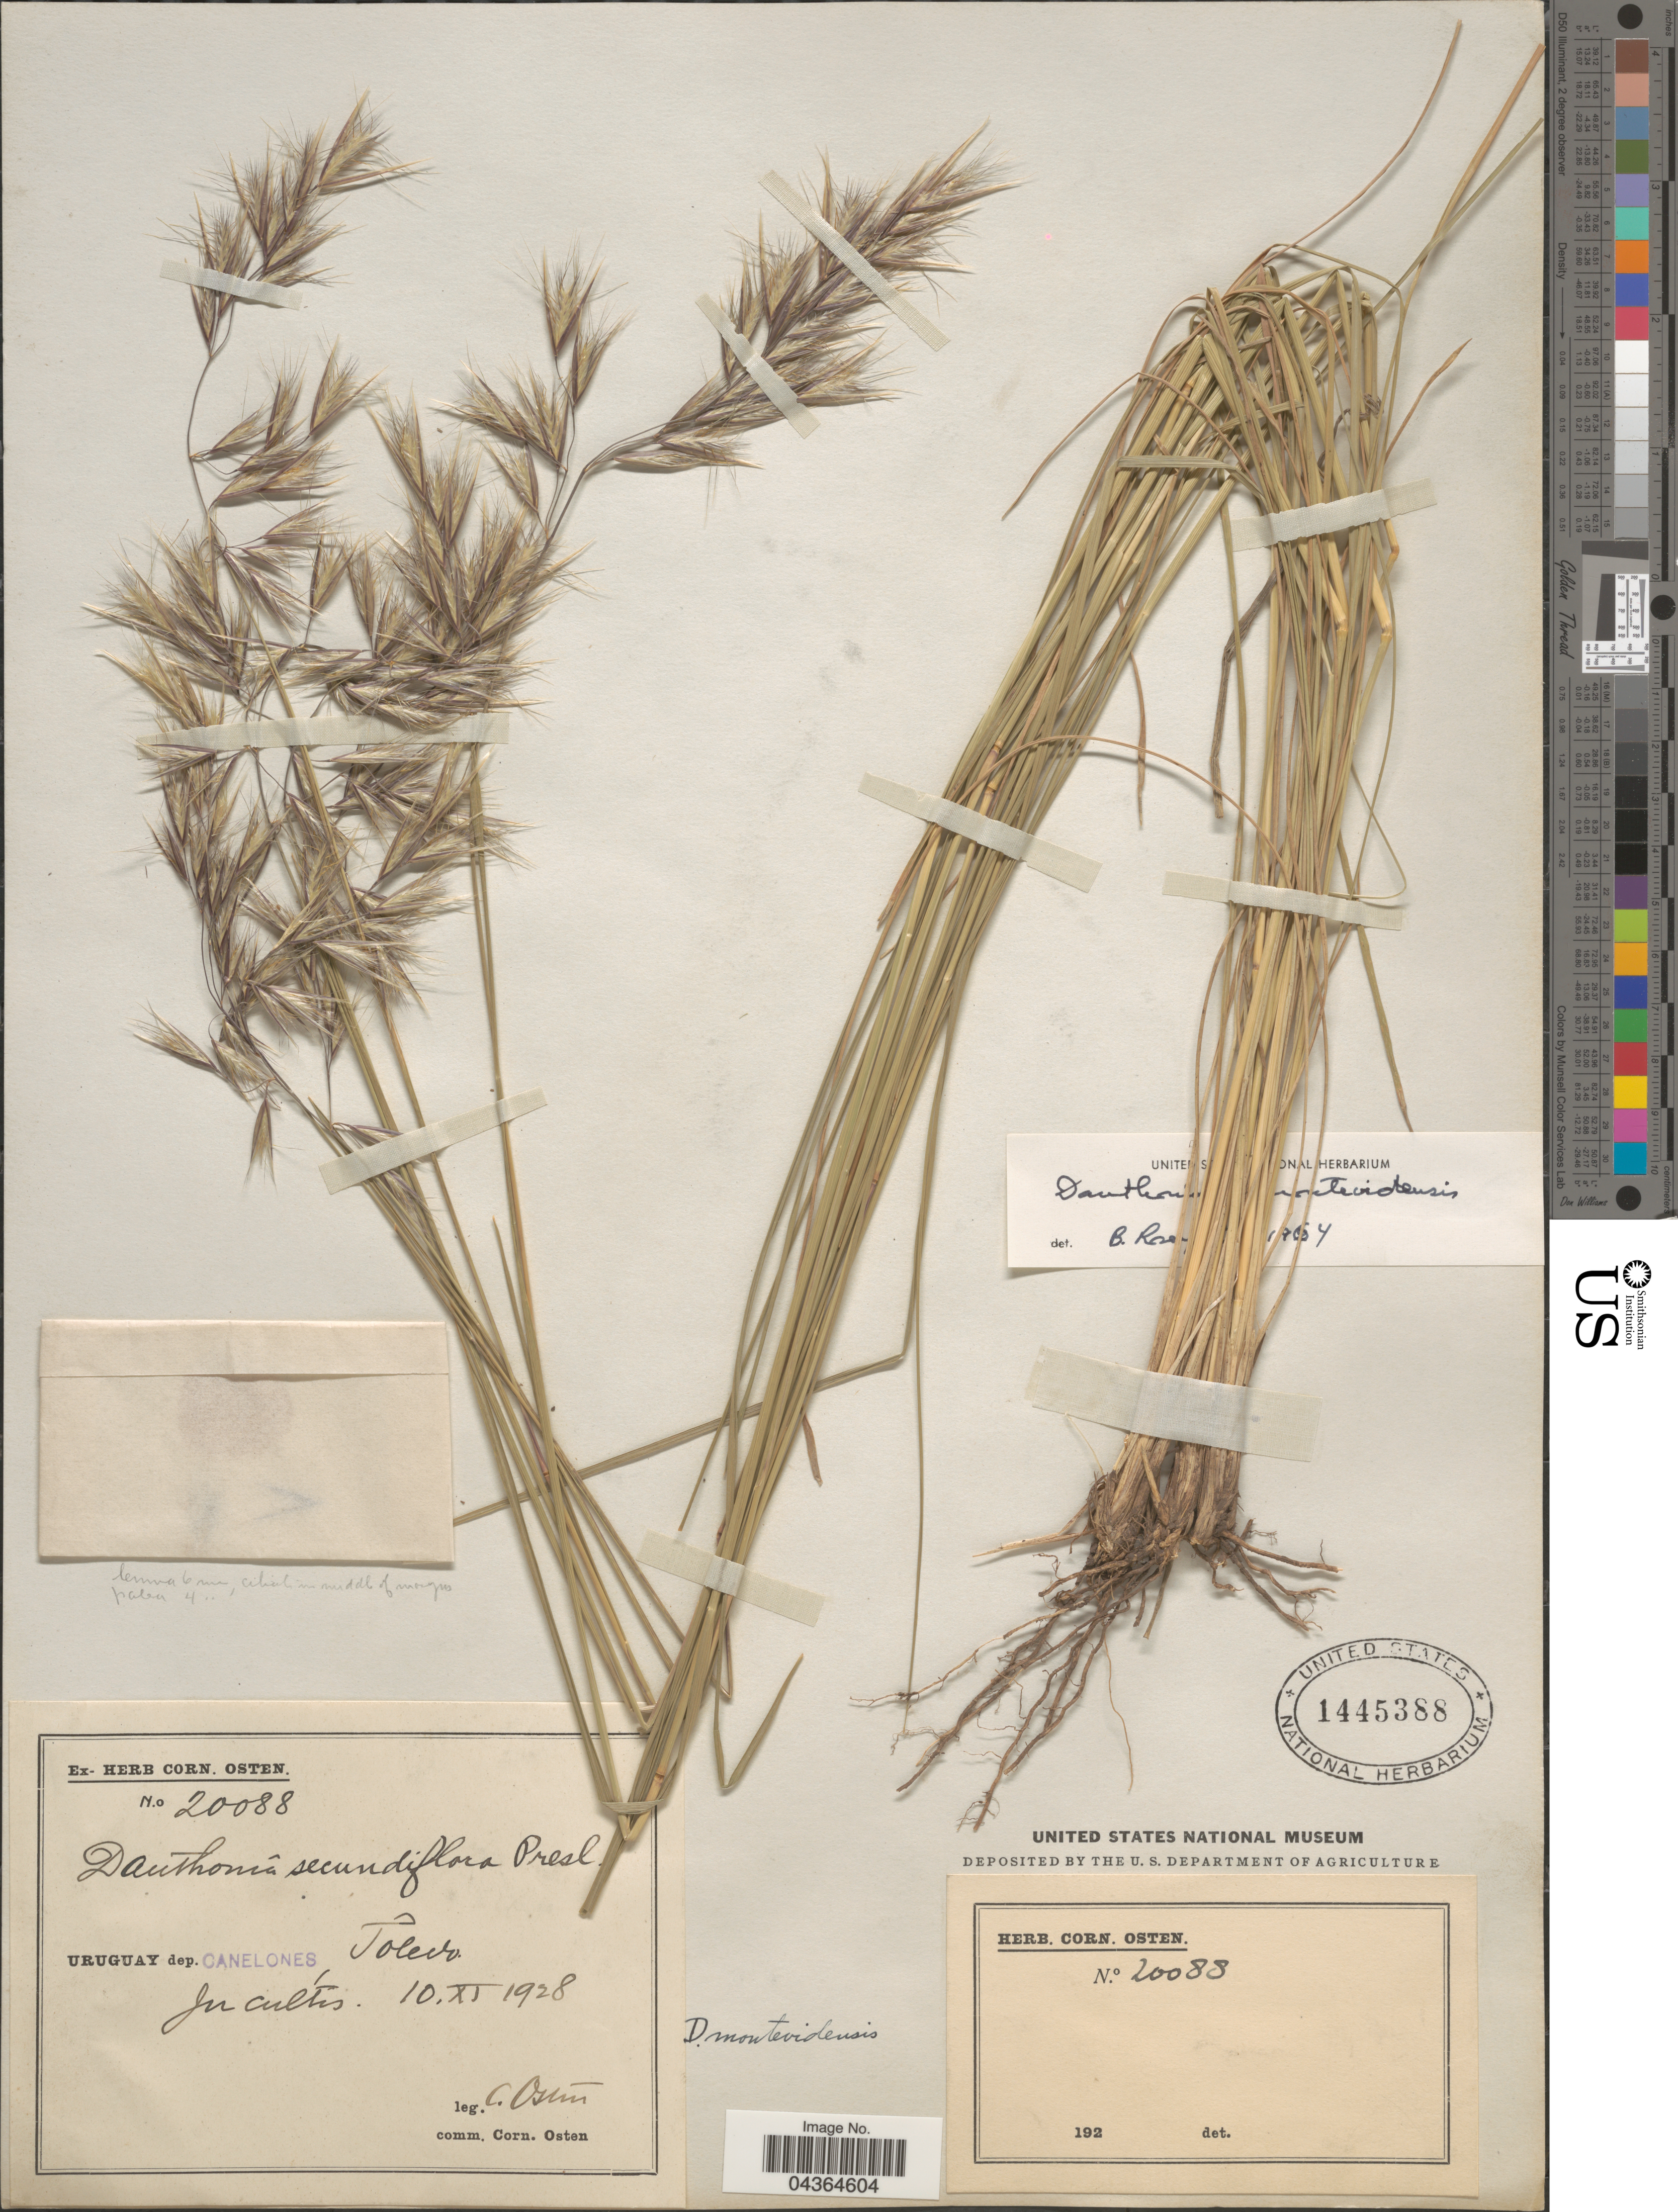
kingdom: Plantae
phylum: Tracheophyta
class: Liliopsida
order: Poales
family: Poaceae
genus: Danthonia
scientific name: Danthonia montevidensis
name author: (Hack.) Arechav.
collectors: C. Osten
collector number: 20088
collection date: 1928-11-10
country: Uruguay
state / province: Canelones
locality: Dep.Canelones. Toledo.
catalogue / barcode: US 1445388